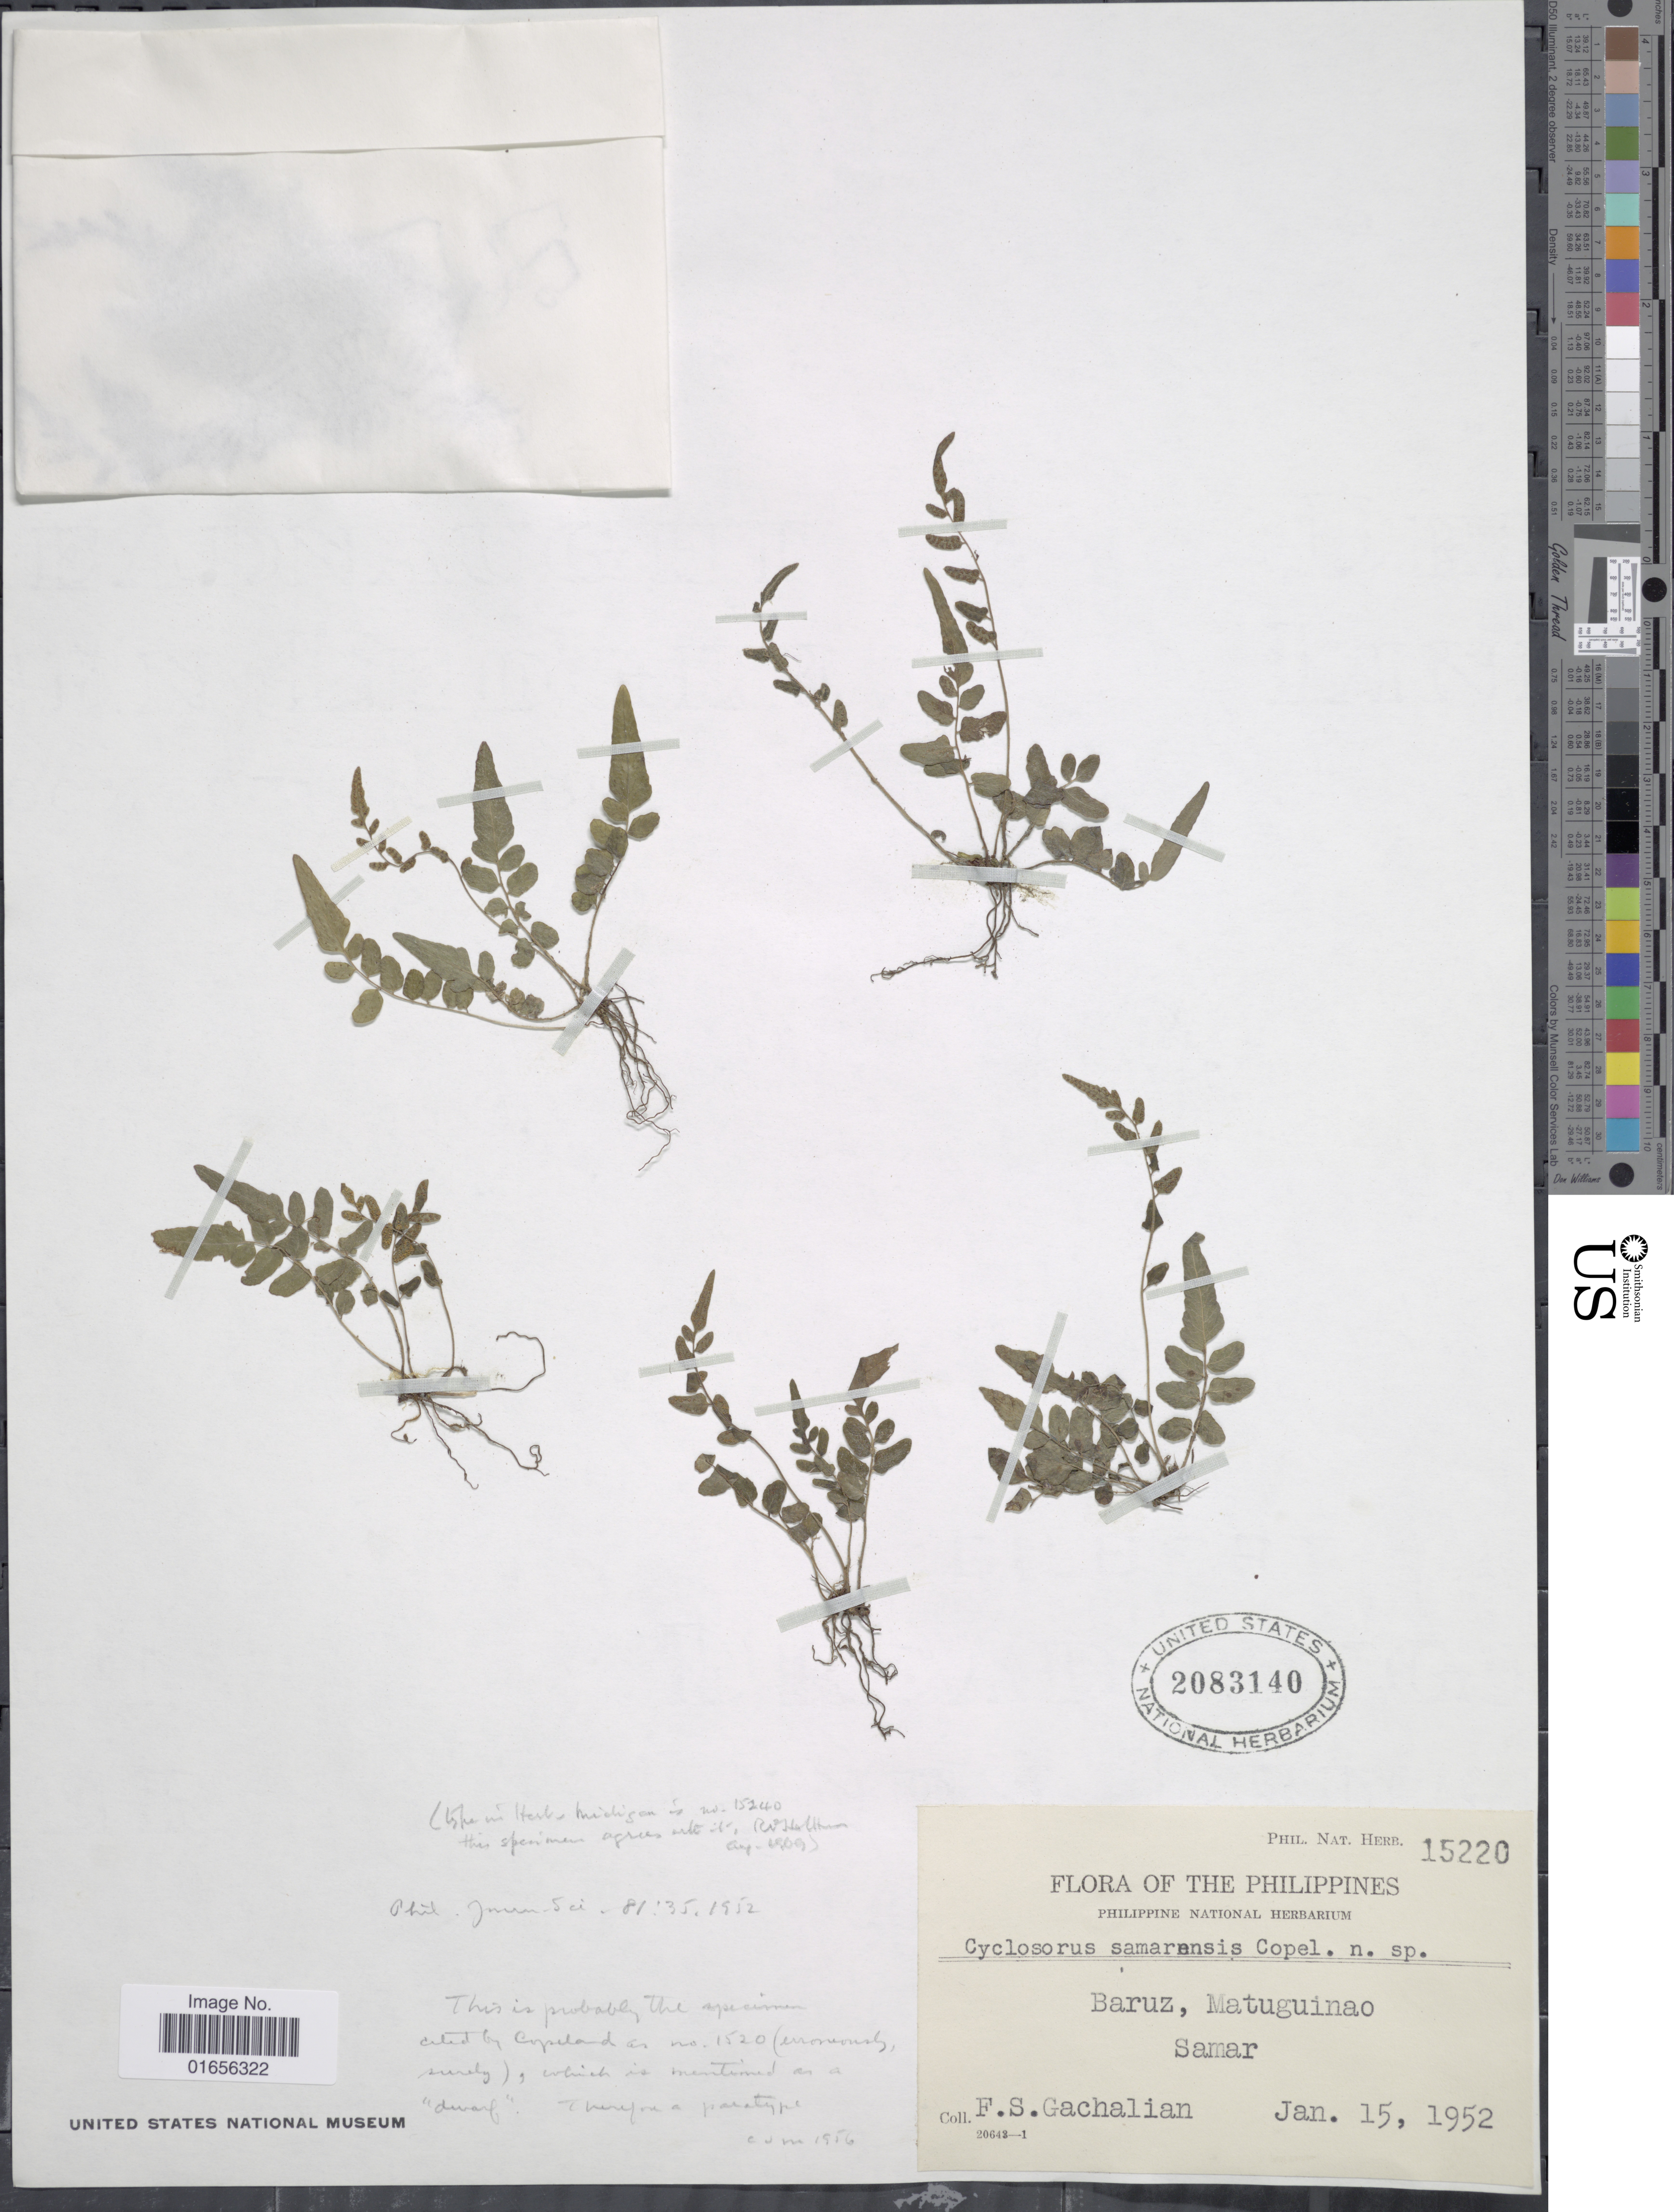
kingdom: Plantae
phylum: Tracheophyta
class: Polypodiopsida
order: Polypodiales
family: Thelypteridaceae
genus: Pronephrium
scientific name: Pronephrium samarensis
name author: (Copel.) Holttum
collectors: F. Gachalian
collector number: Phil. Nat. Herb. 15220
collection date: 1952-01-15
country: Philippines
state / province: Eastern Visayas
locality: The Philippines, Baruz, Matuguinao, Samar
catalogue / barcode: US 2083140